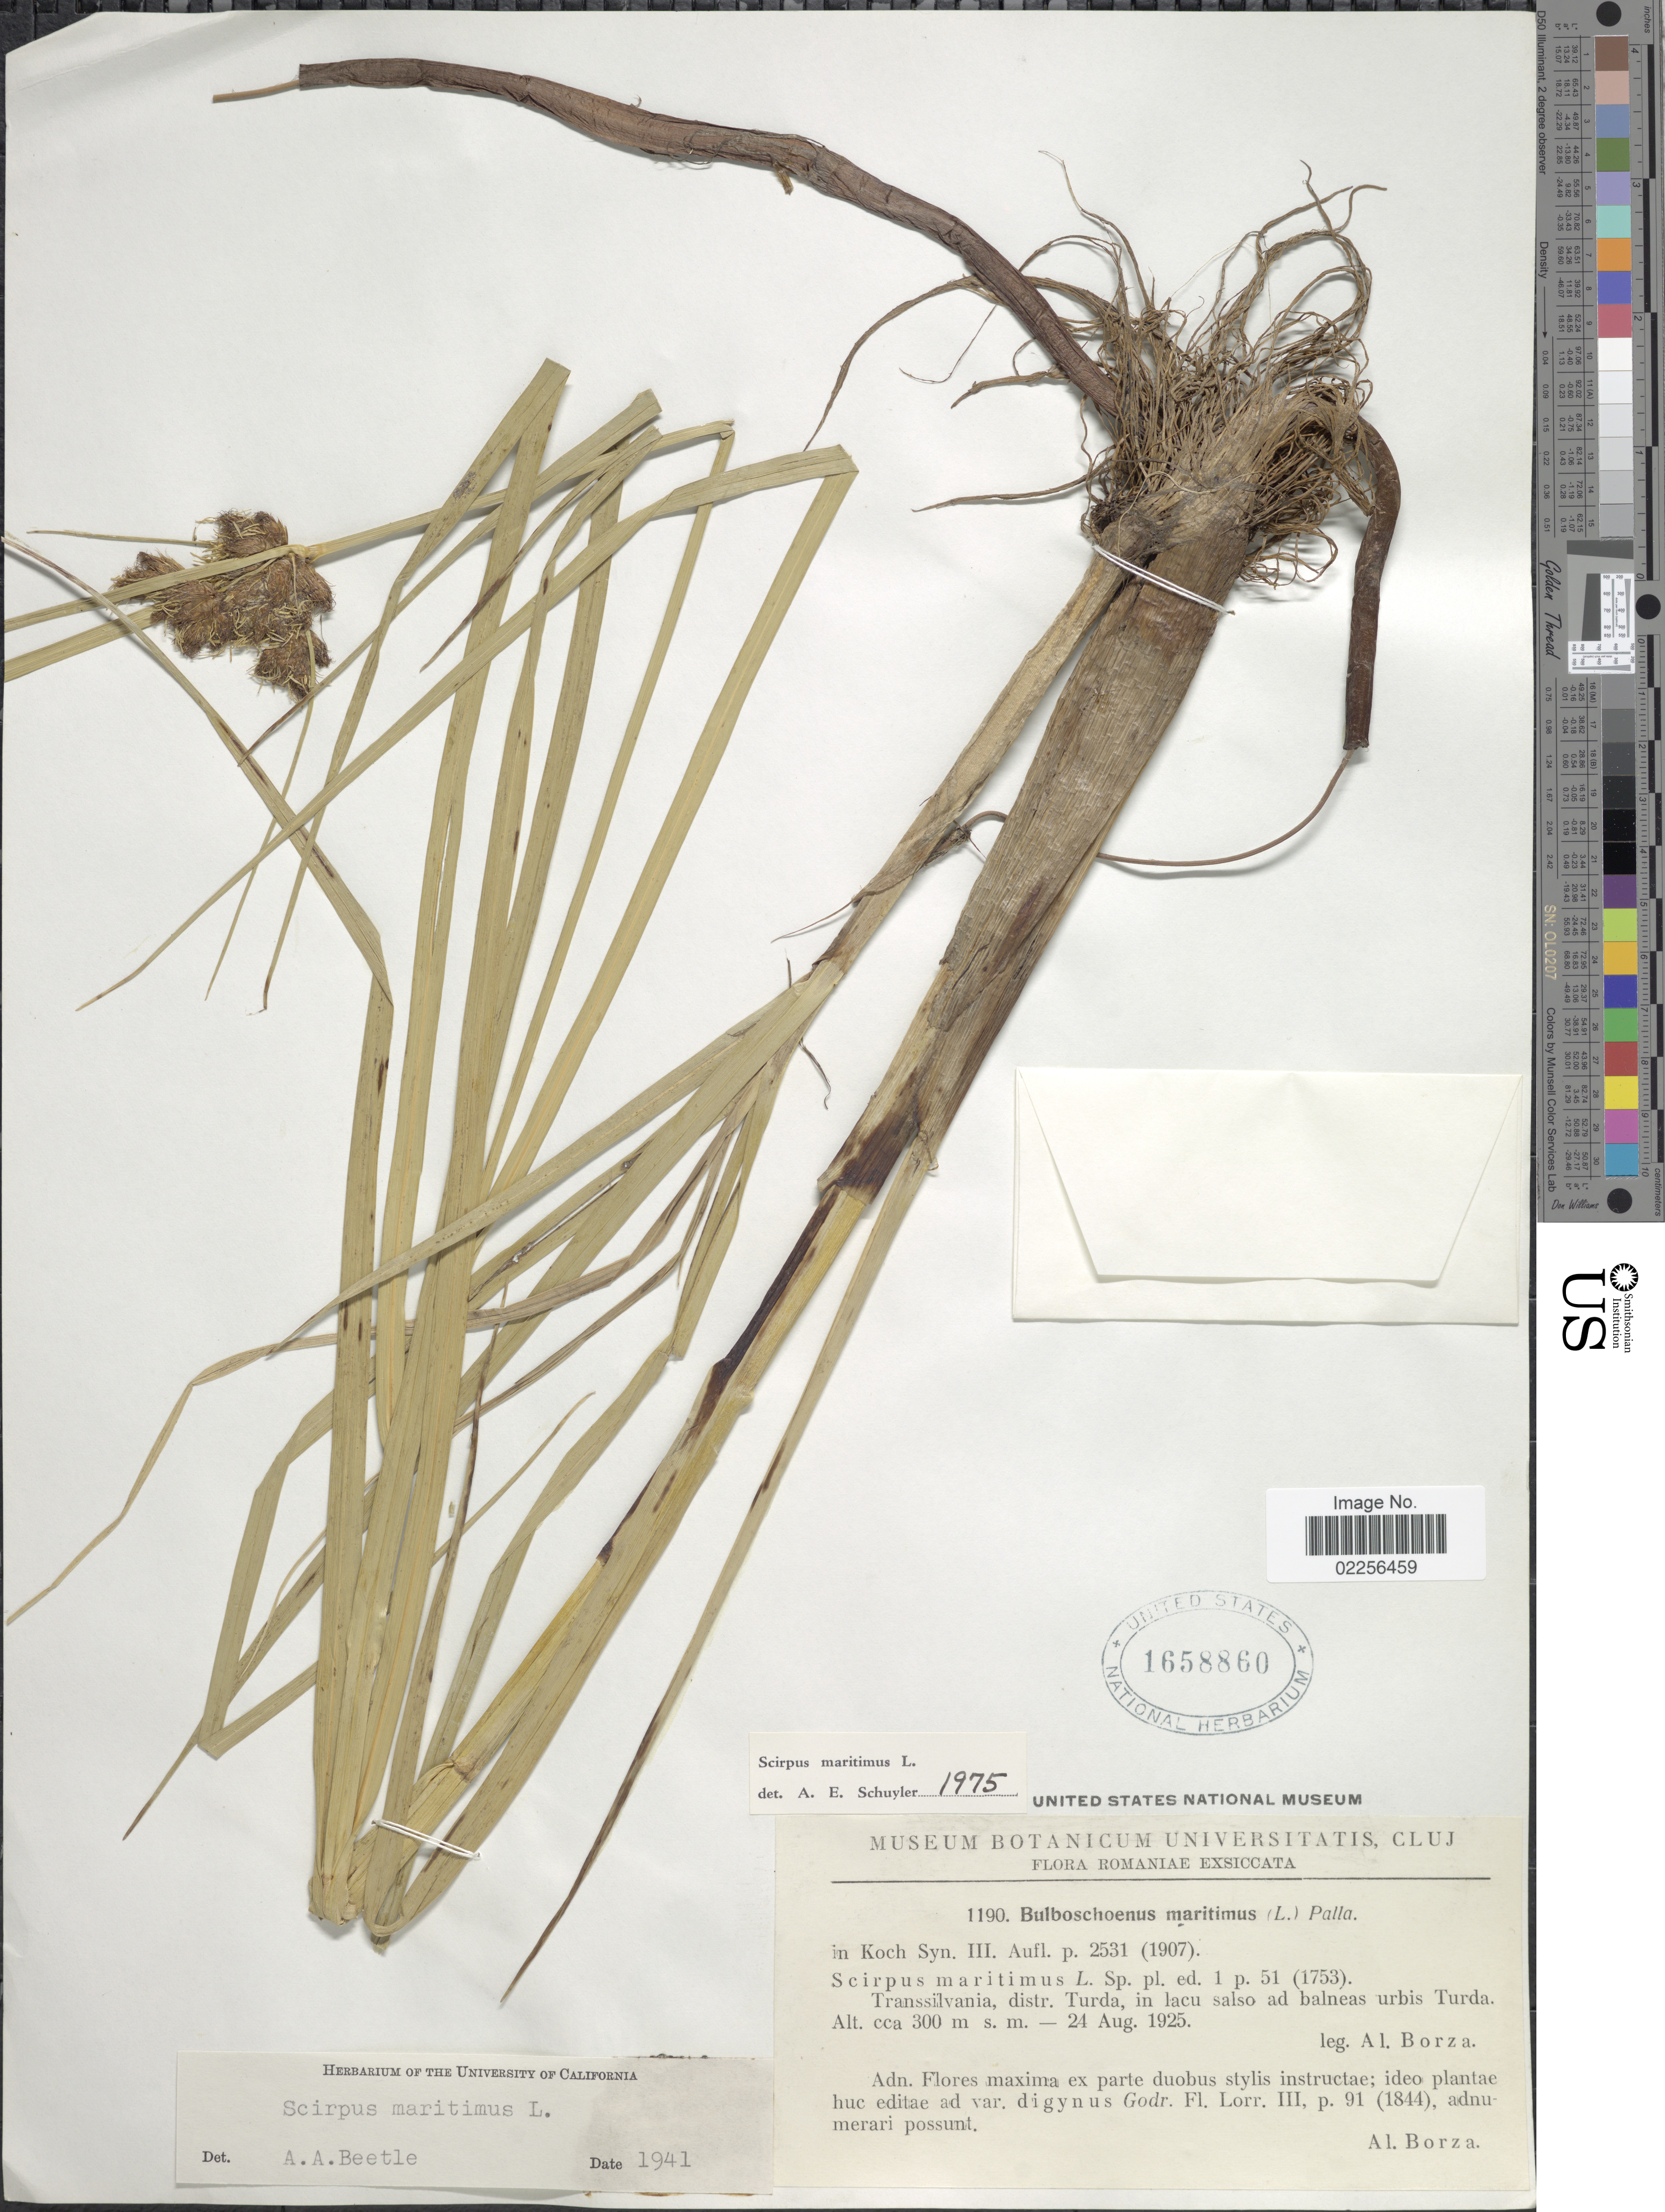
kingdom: Plantae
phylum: Tracheophyta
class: Liliopsida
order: Poales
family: Cyperaceae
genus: Bolboschoenus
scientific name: Bolboschoenus maritimus subsp. maritimus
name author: (L.) Palla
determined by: Strong, Mark T., (BOT), Smithsonian Institution - National Museum of Natural History (UNITED STATES)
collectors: A. Borza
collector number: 1190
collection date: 1925-08-24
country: Romania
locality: Transsilvania, distr. Turda, urbis Turda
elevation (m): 300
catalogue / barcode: US 1658860